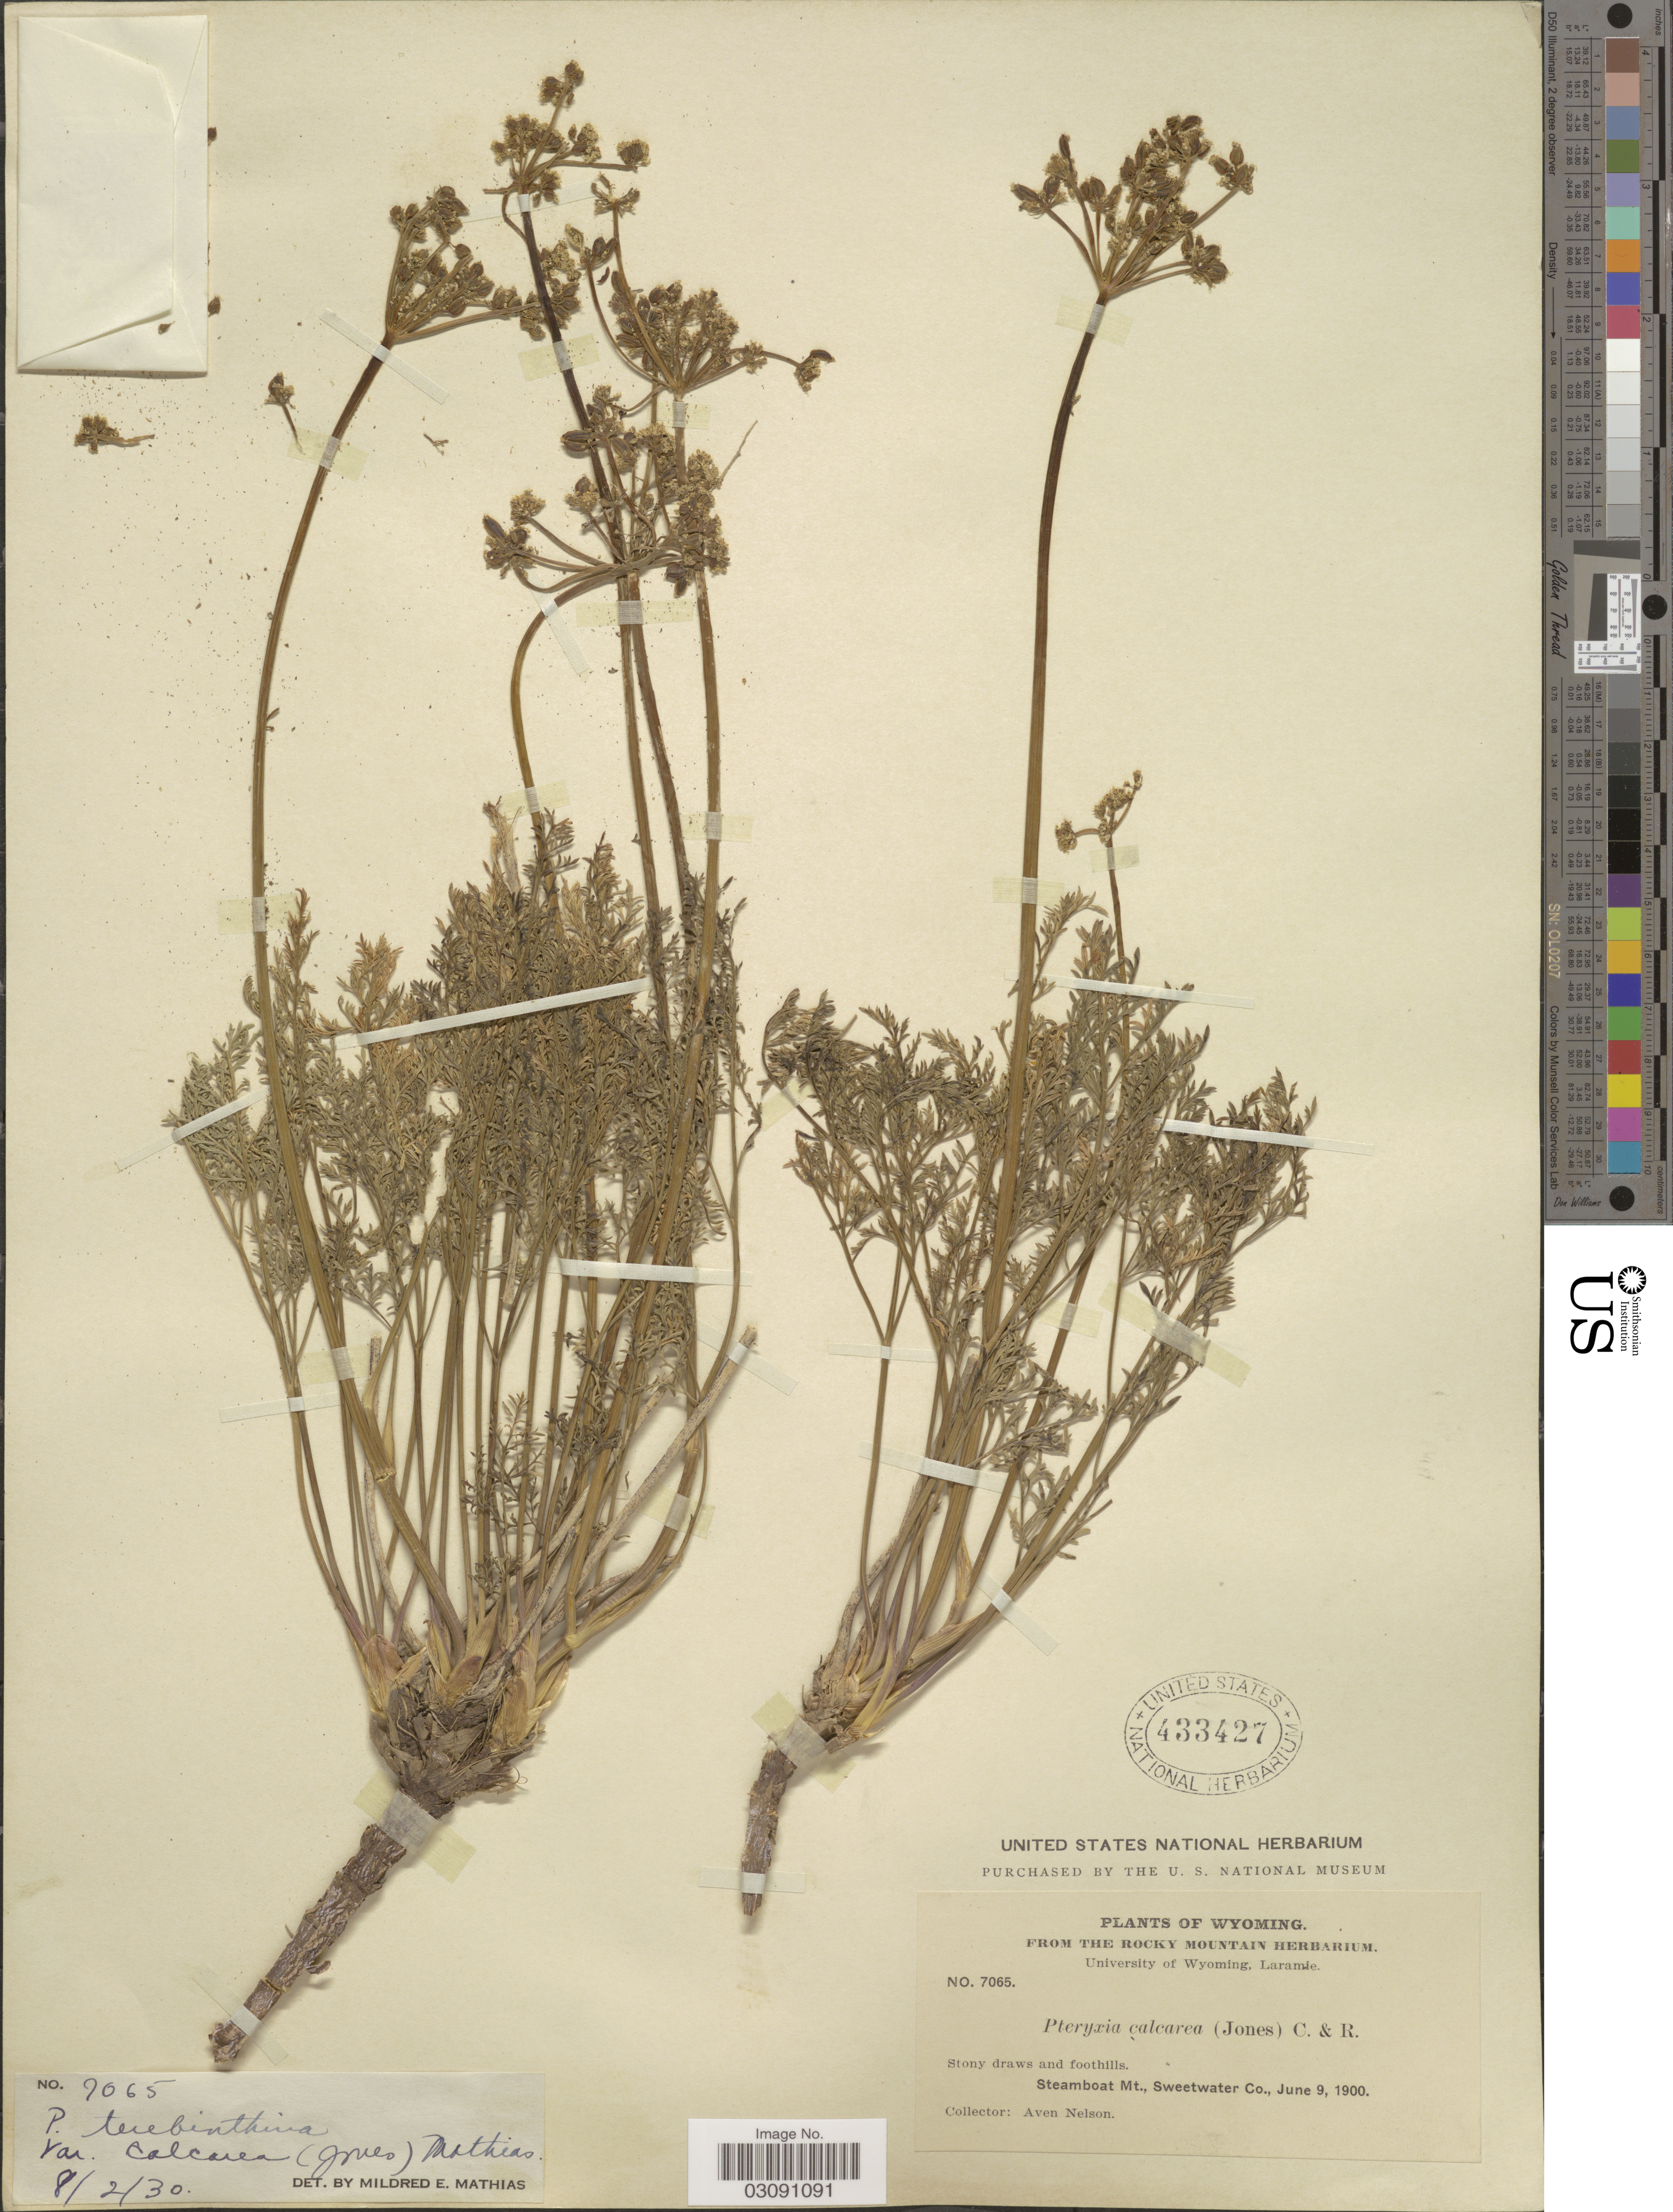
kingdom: Plantae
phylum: Tracheophyta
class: Magnoliopsida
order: Apiales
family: Apiaceae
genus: Pteryxia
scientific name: Pteryxia terebinthina var. calcarea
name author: (M.E. Jones) Mathias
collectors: A. Nelson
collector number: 7065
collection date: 1900-06-09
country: United States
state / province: Wyoming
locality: Stony draws and foothills. Steamboat Mt., Sweetwater Co.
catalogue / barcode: US 433427